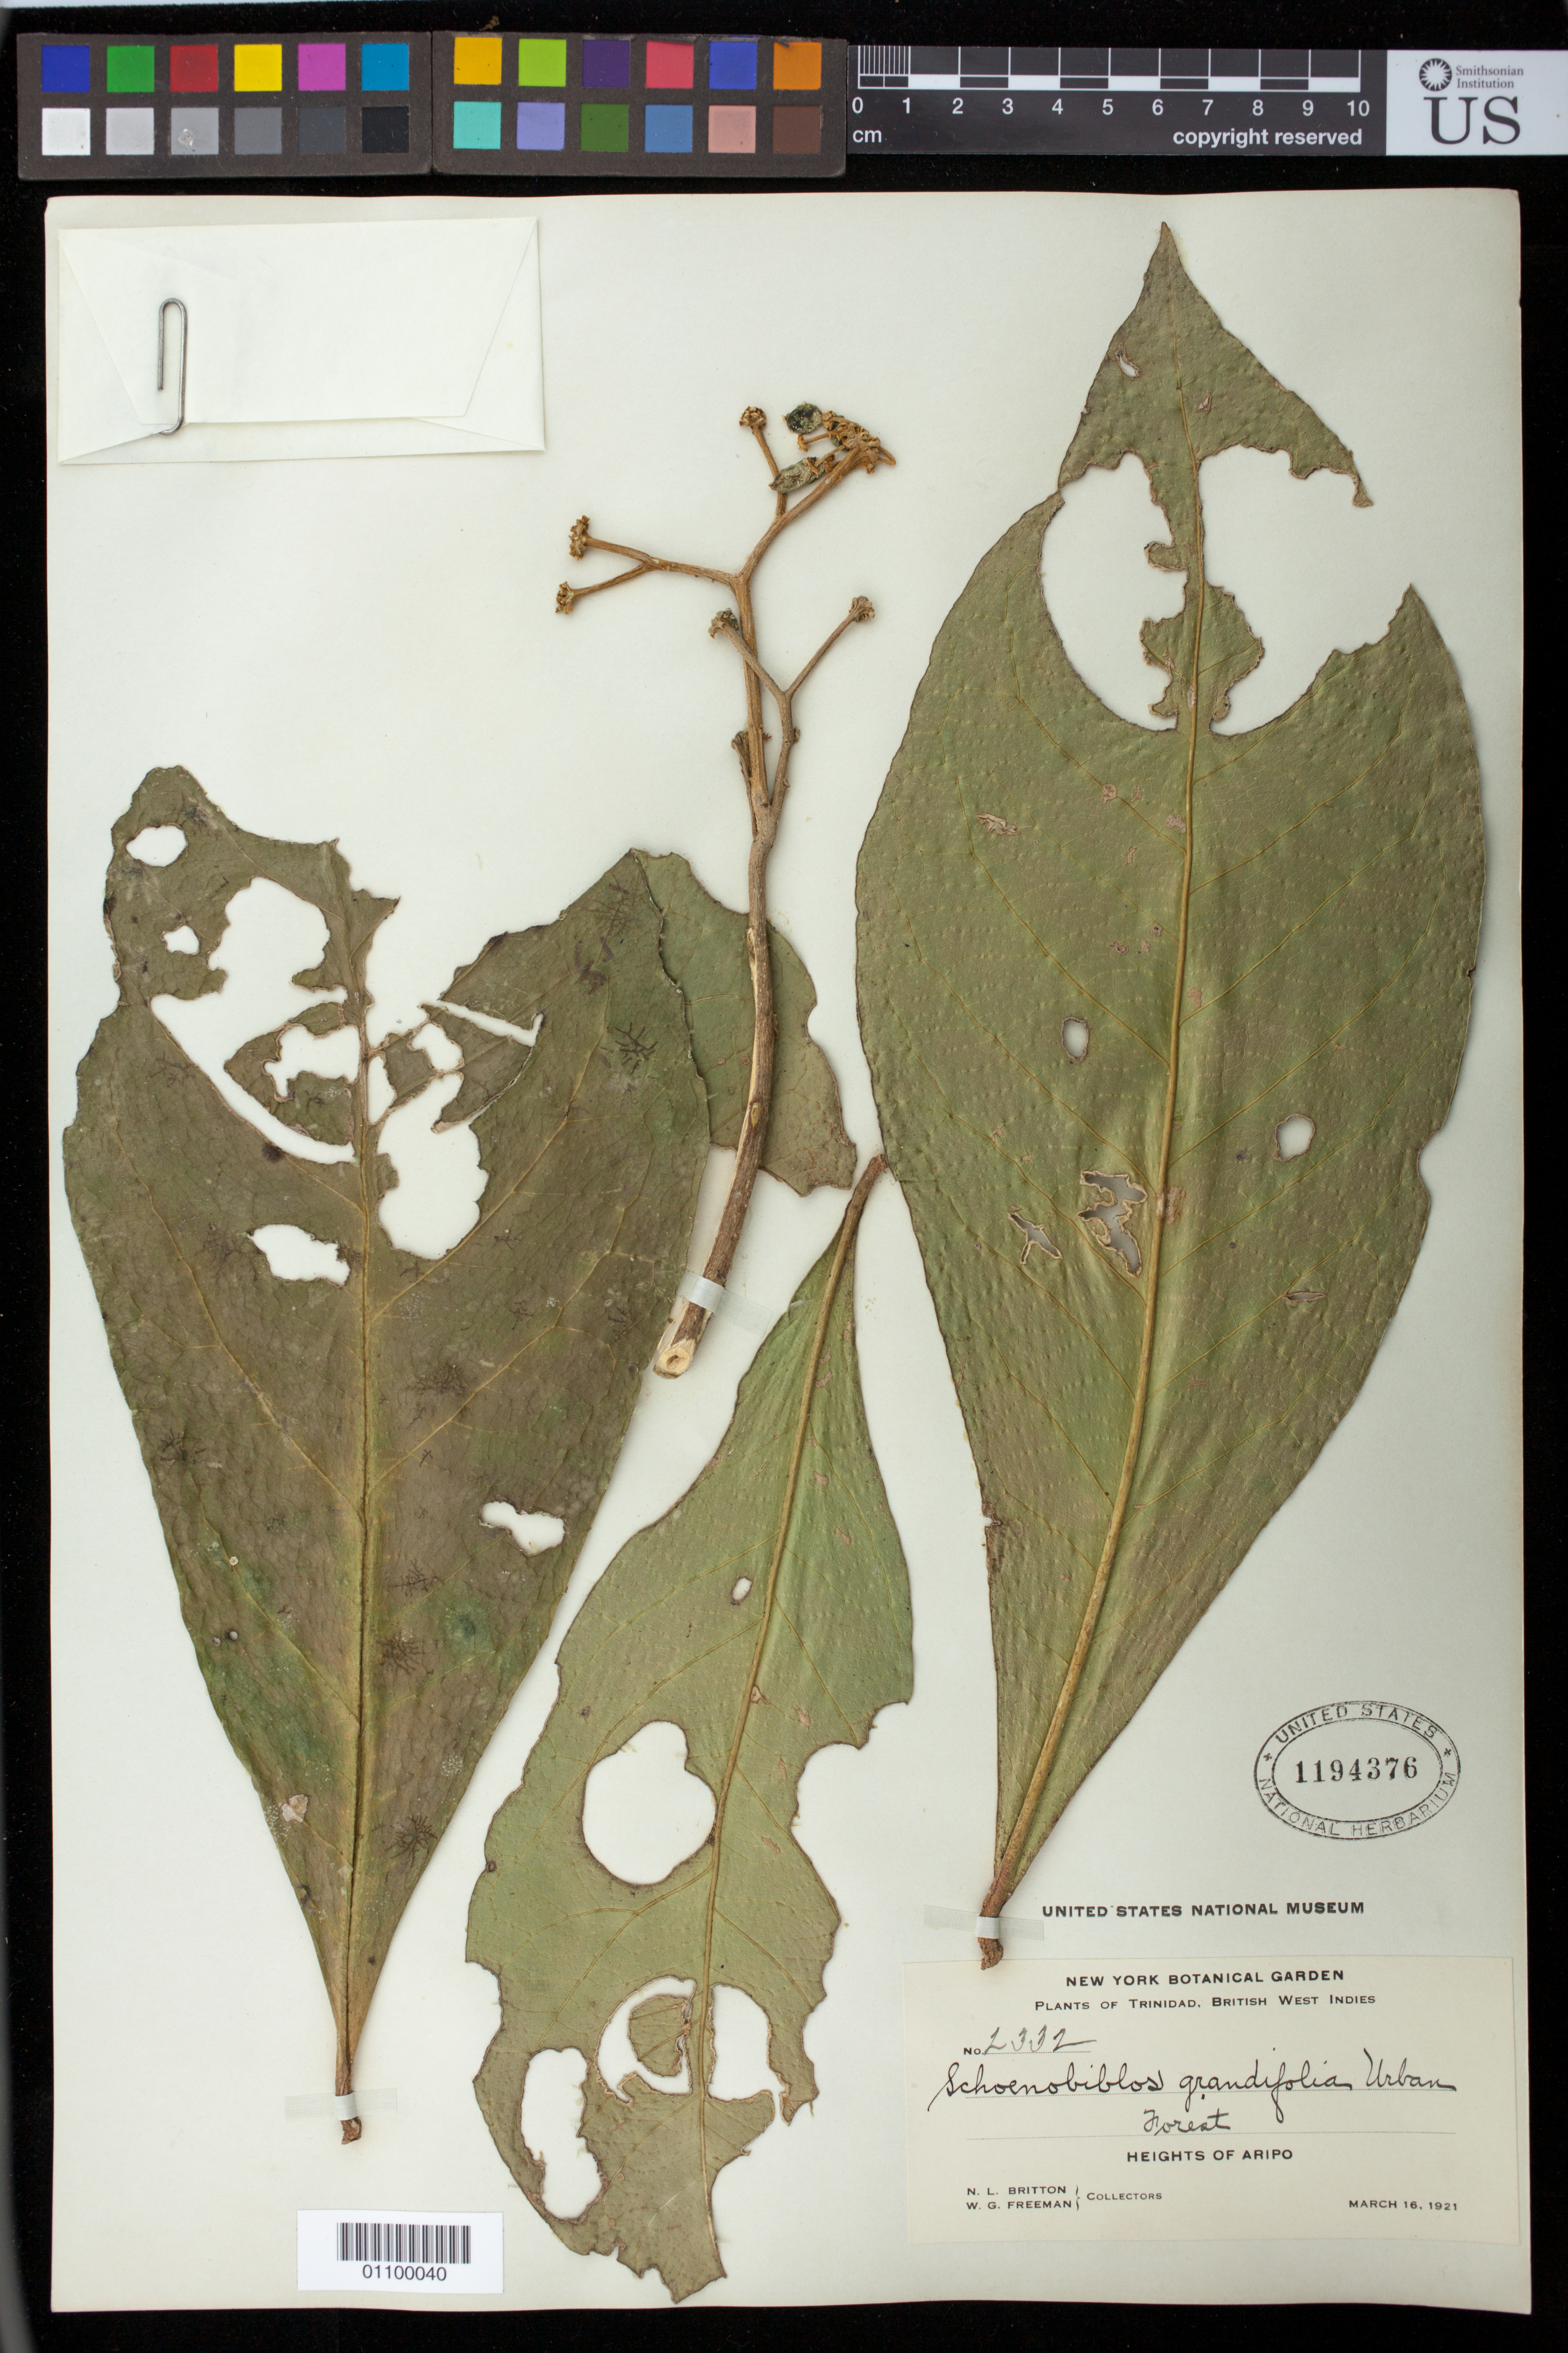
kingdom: Plantae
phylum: Tracheophyta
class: Magnoliopsida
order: Malvales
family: Thymelaeaceae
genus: Schoenobiblus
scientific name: Schoenobiblus grandifolia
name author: Urb.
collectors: N. Britton & W. Freeman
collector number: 2332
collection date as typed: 16 Mar 1921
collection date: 1921-03-16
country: Trinidad and Tobago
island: Trinidad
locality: Heights of Aripo. Forest.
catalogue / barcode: US 1194376